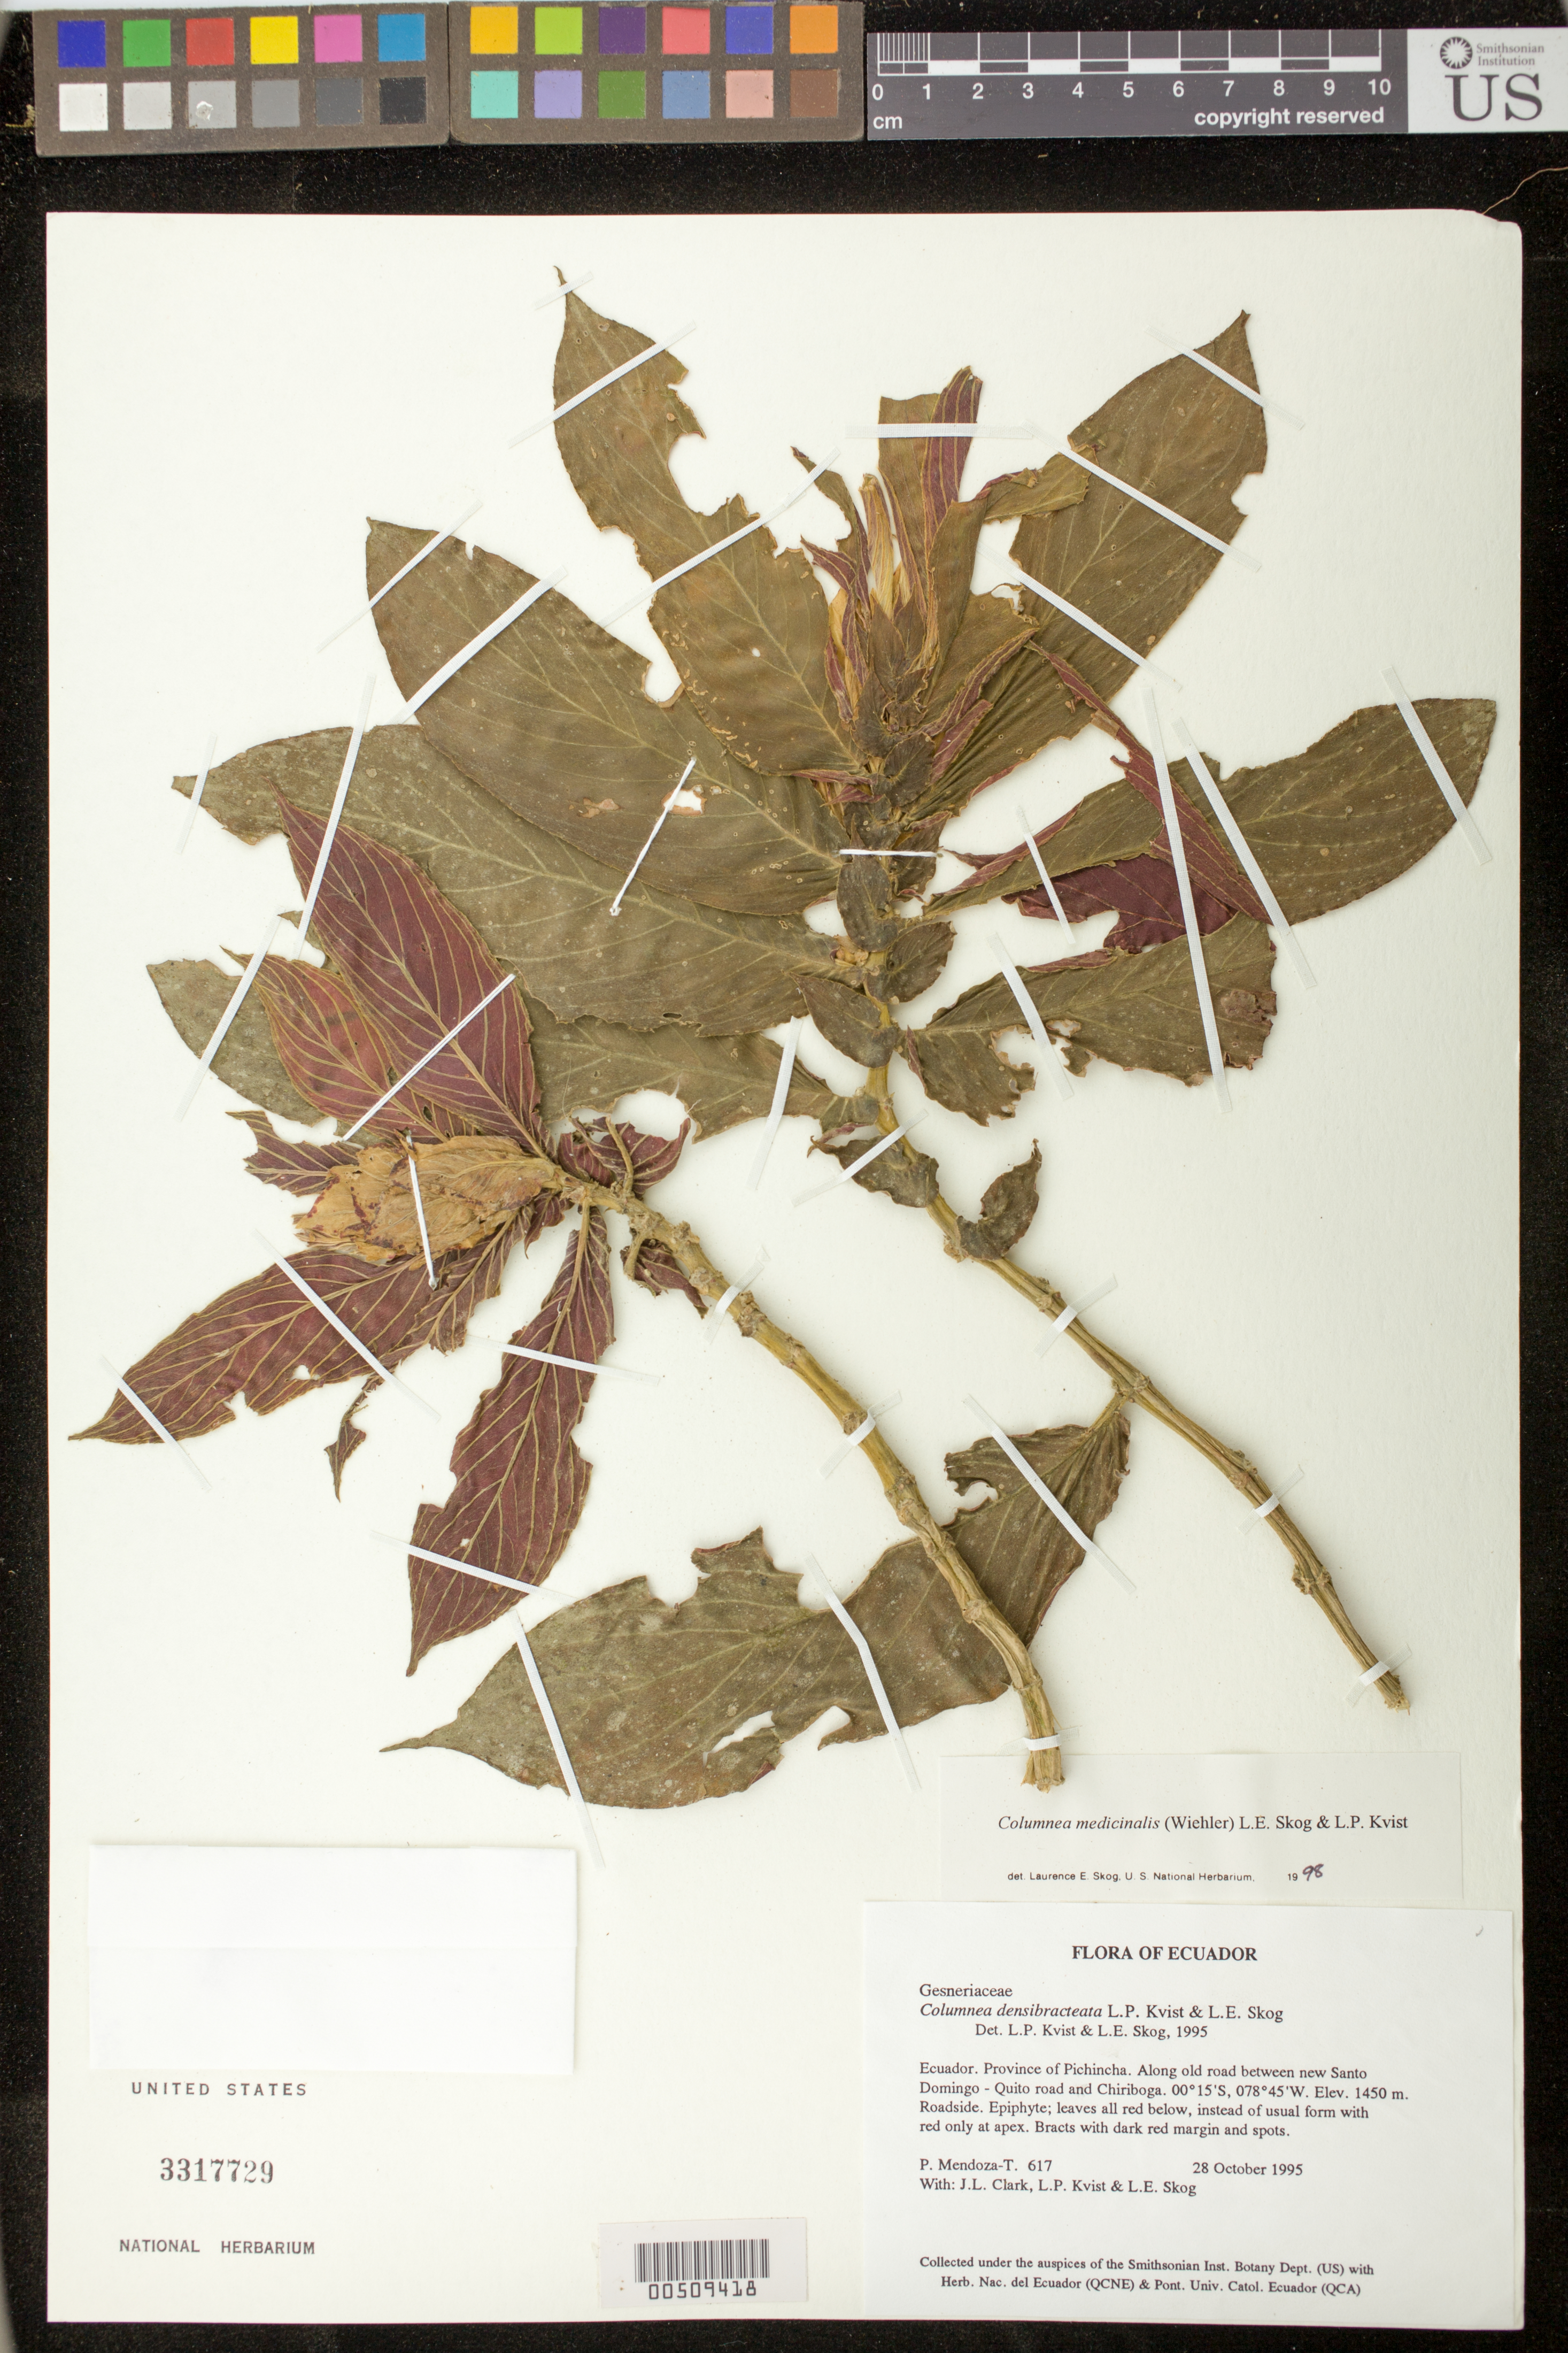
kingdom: Plantae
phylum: Tracheophyta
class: Magnoliopsida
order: Lamiales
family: Gesneriaceae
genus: Columnea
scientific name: Columnea medicinalis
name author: (Wiehler) L.E. Skog & L.P. Kvist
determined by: Skog, Laurence E.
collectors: P. Mendoza-T., J. L. Clark, L. P. Kvist & L. E. Skog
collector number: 617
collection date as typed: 28 Oct 1995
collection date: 1995-10-28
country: Ecuador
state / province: Pichincha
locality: Along old road between new Santo Domingo - Quito road and Chiriboga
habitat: Roadside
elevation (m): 1450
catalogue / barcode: US 3317729